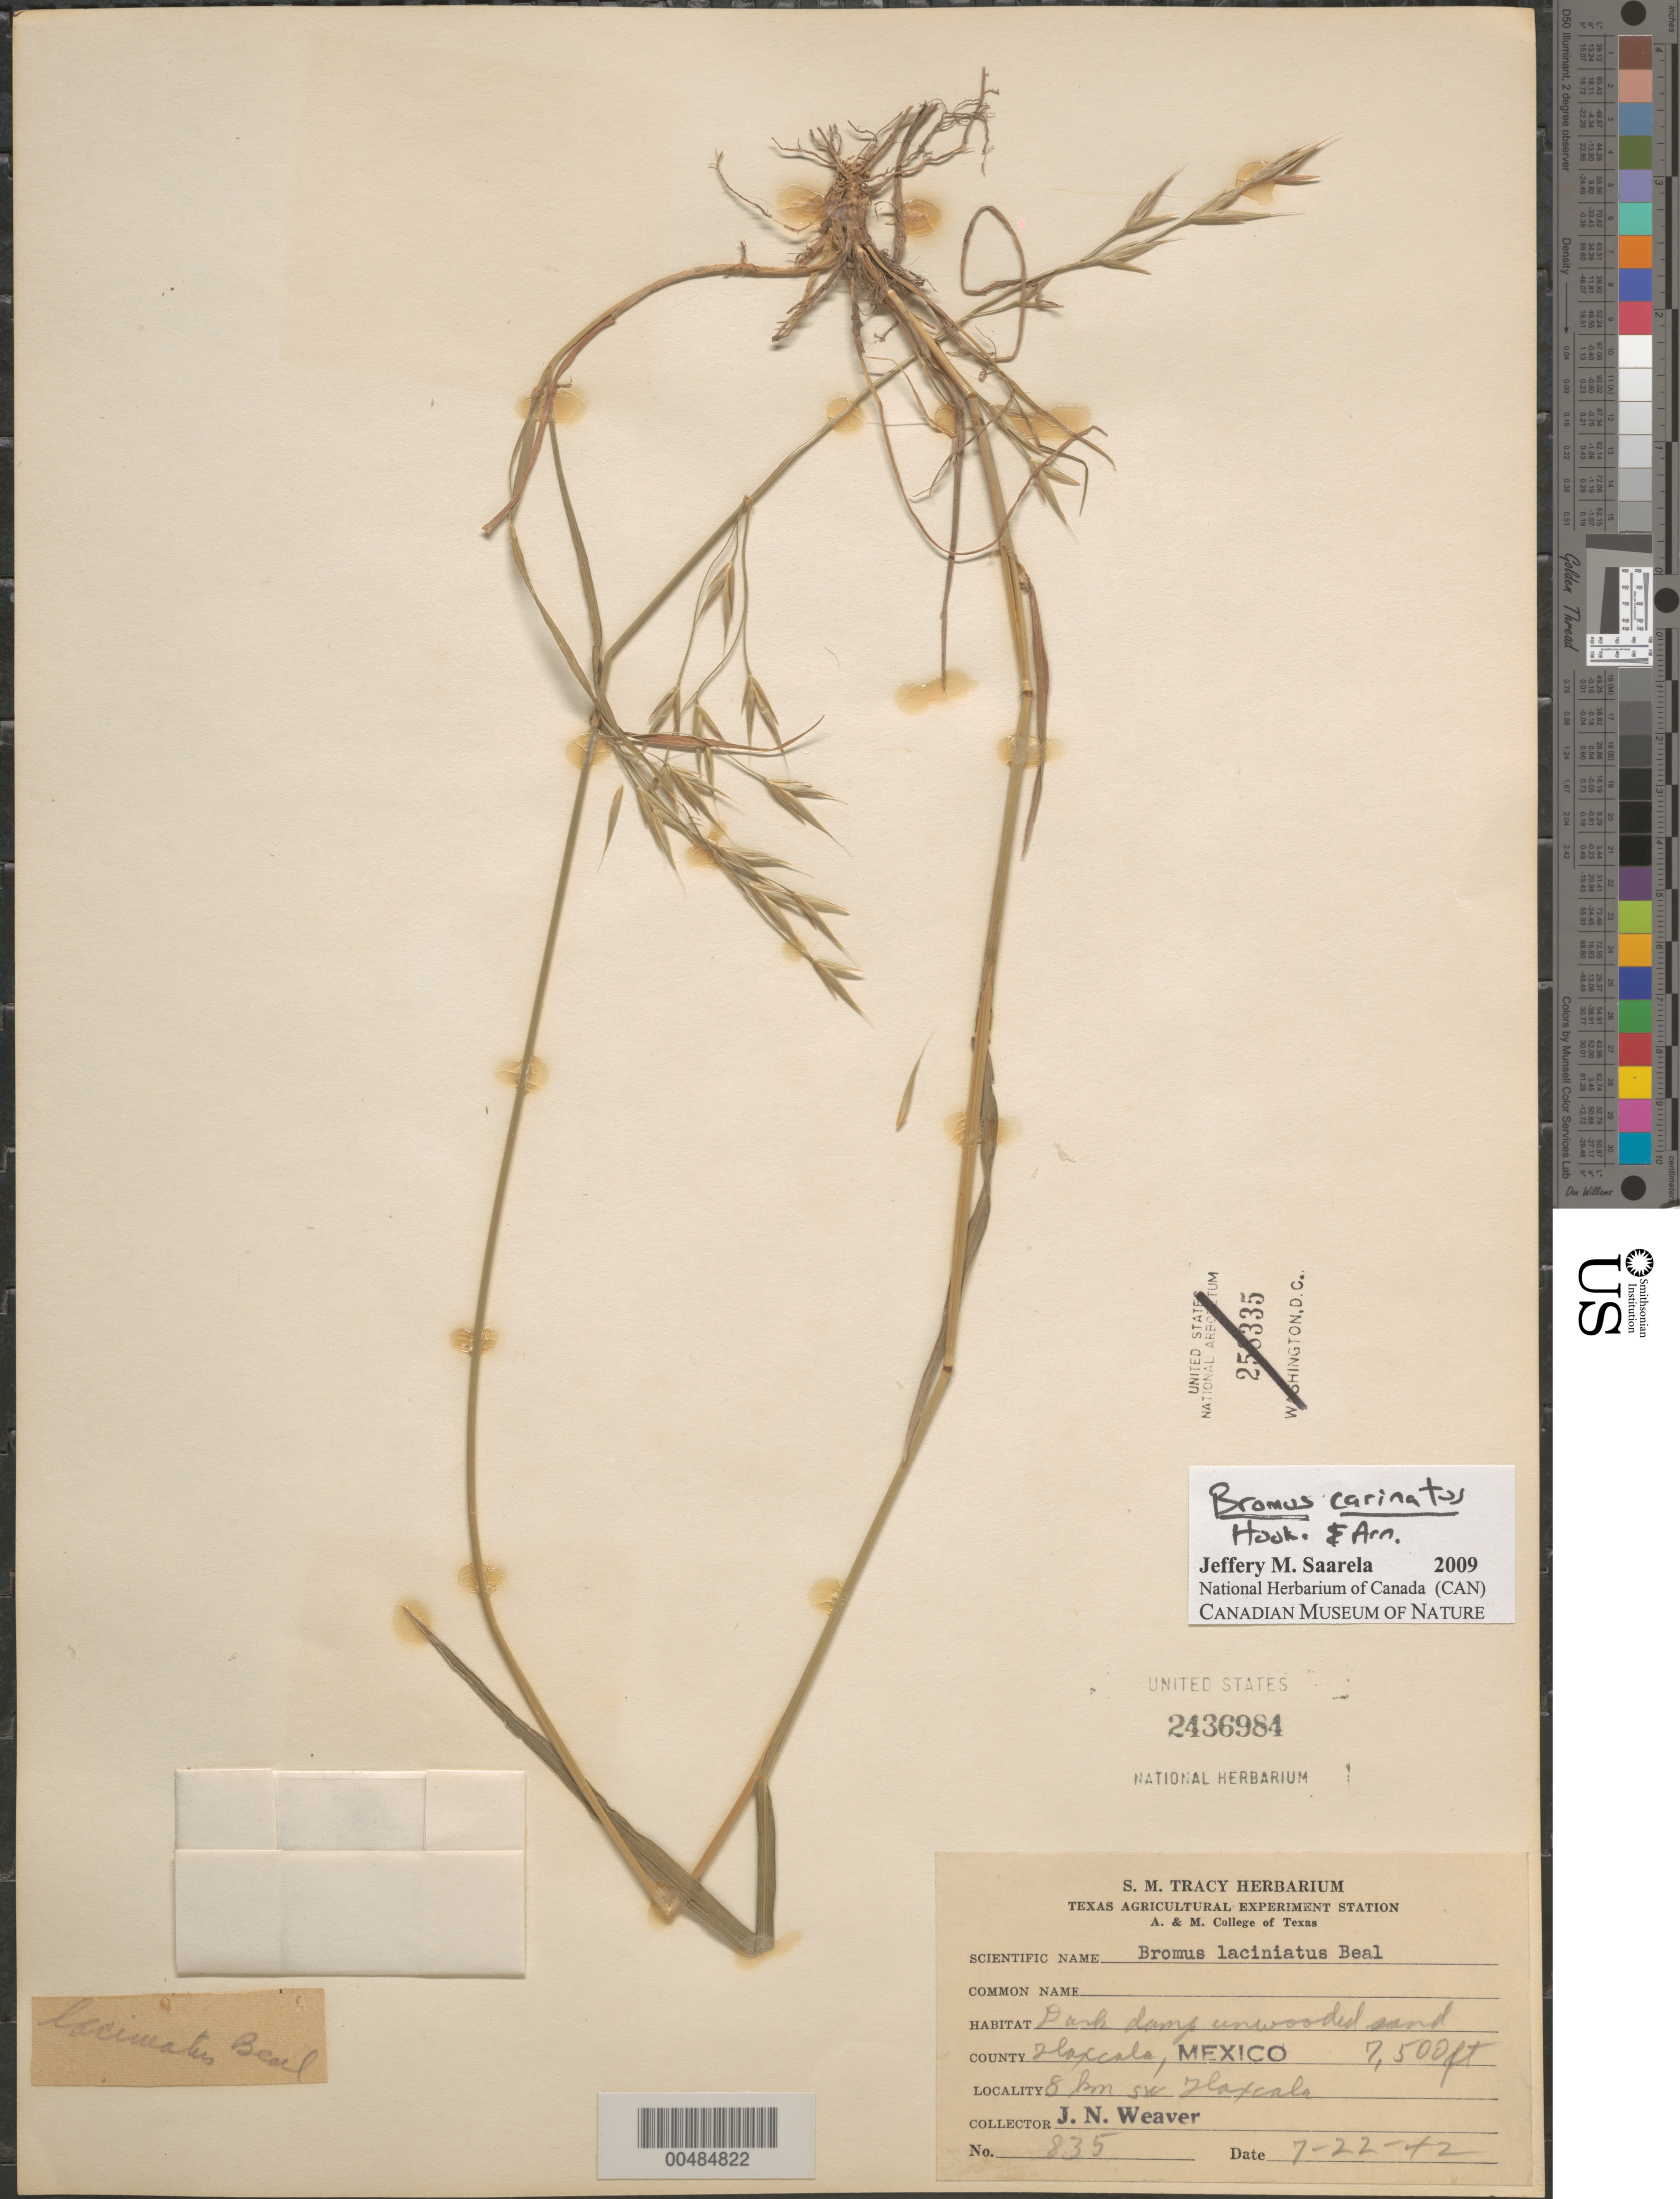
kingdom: Plantae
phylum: Tracheophyta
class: Liliopsida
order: Poales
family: Poaceae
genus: Bromus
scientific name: Bromus carinatus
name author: Hook. & Arn.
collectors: J. N. Weaver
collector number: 235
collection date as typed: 22 Jul 1942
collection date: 1942-07-22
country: Mexico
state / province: Tlaxcala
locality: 5 km SW Tlaxcala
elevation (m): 2286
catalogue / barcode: US 2436984